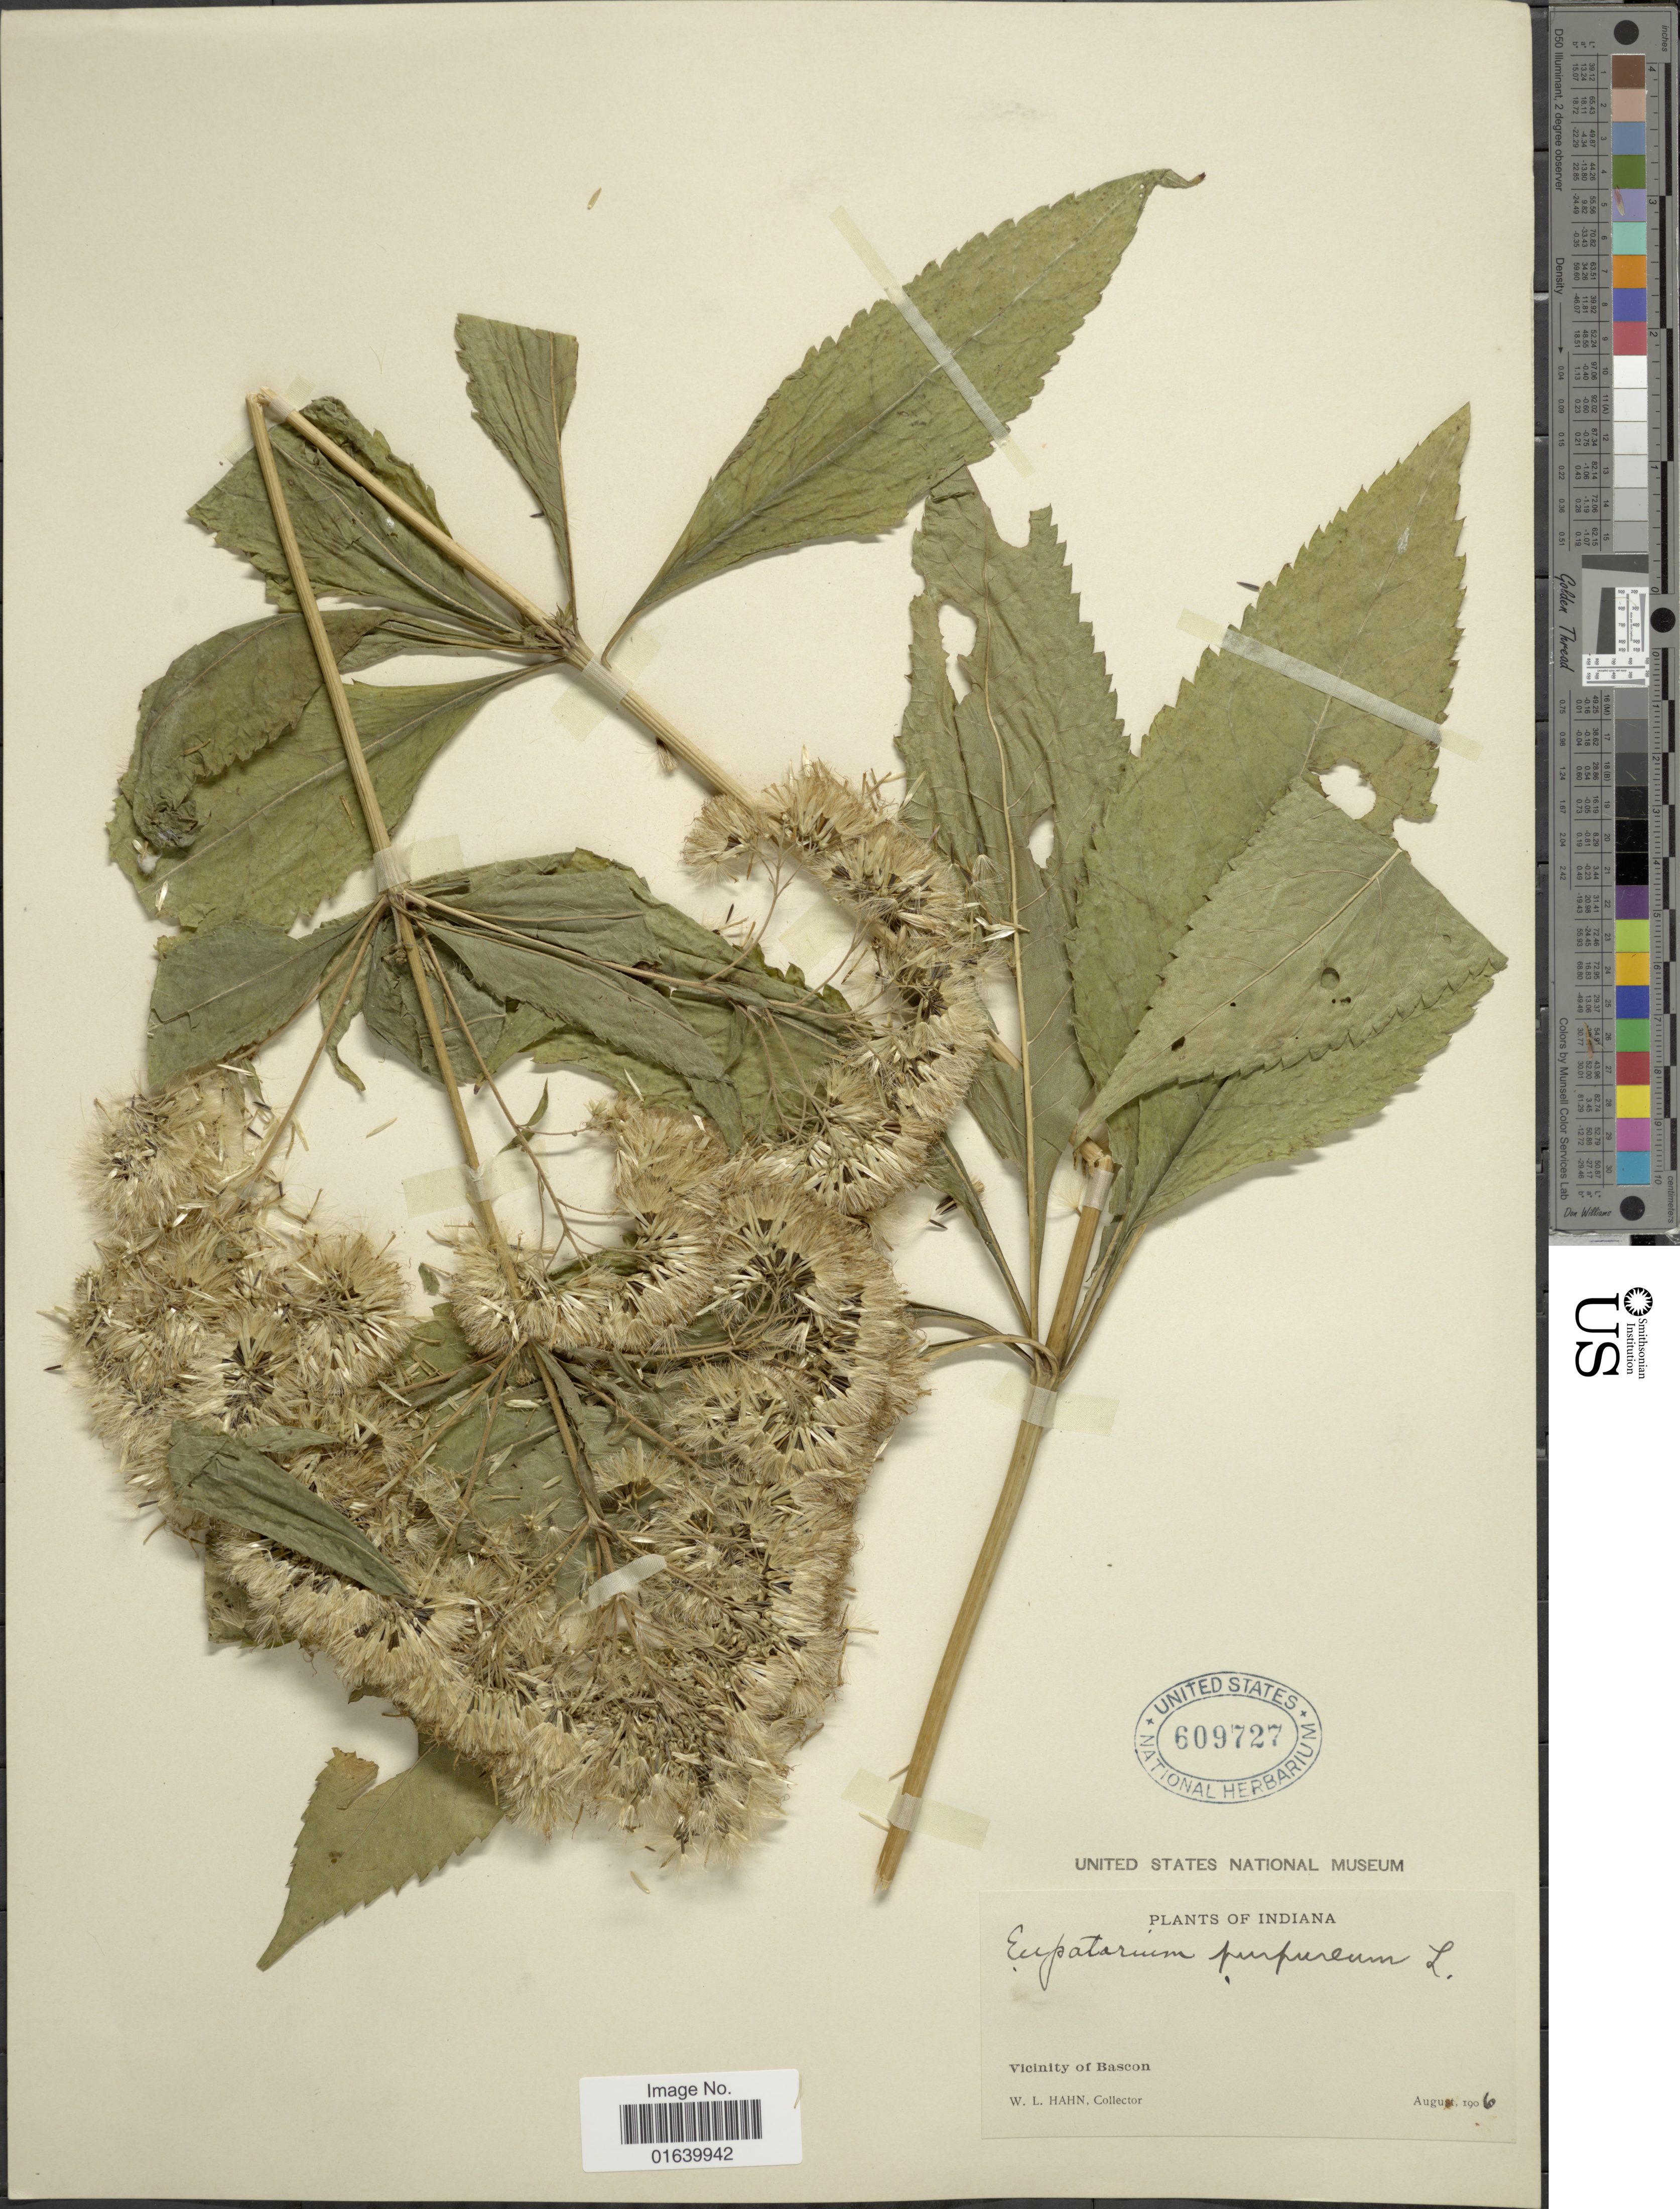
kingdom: Plantae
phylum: Tracheophyta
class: Magnoliopsida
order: Asterales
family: Asteraceae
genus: Eupatorium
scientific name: Eupatorium purpureum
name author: (L.) E.E. Lamont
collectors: W. L. Hahn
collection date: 1906-08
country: United States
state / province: Indiana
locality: Indiana, Vicinity of Bascon.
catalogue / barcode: US 609727